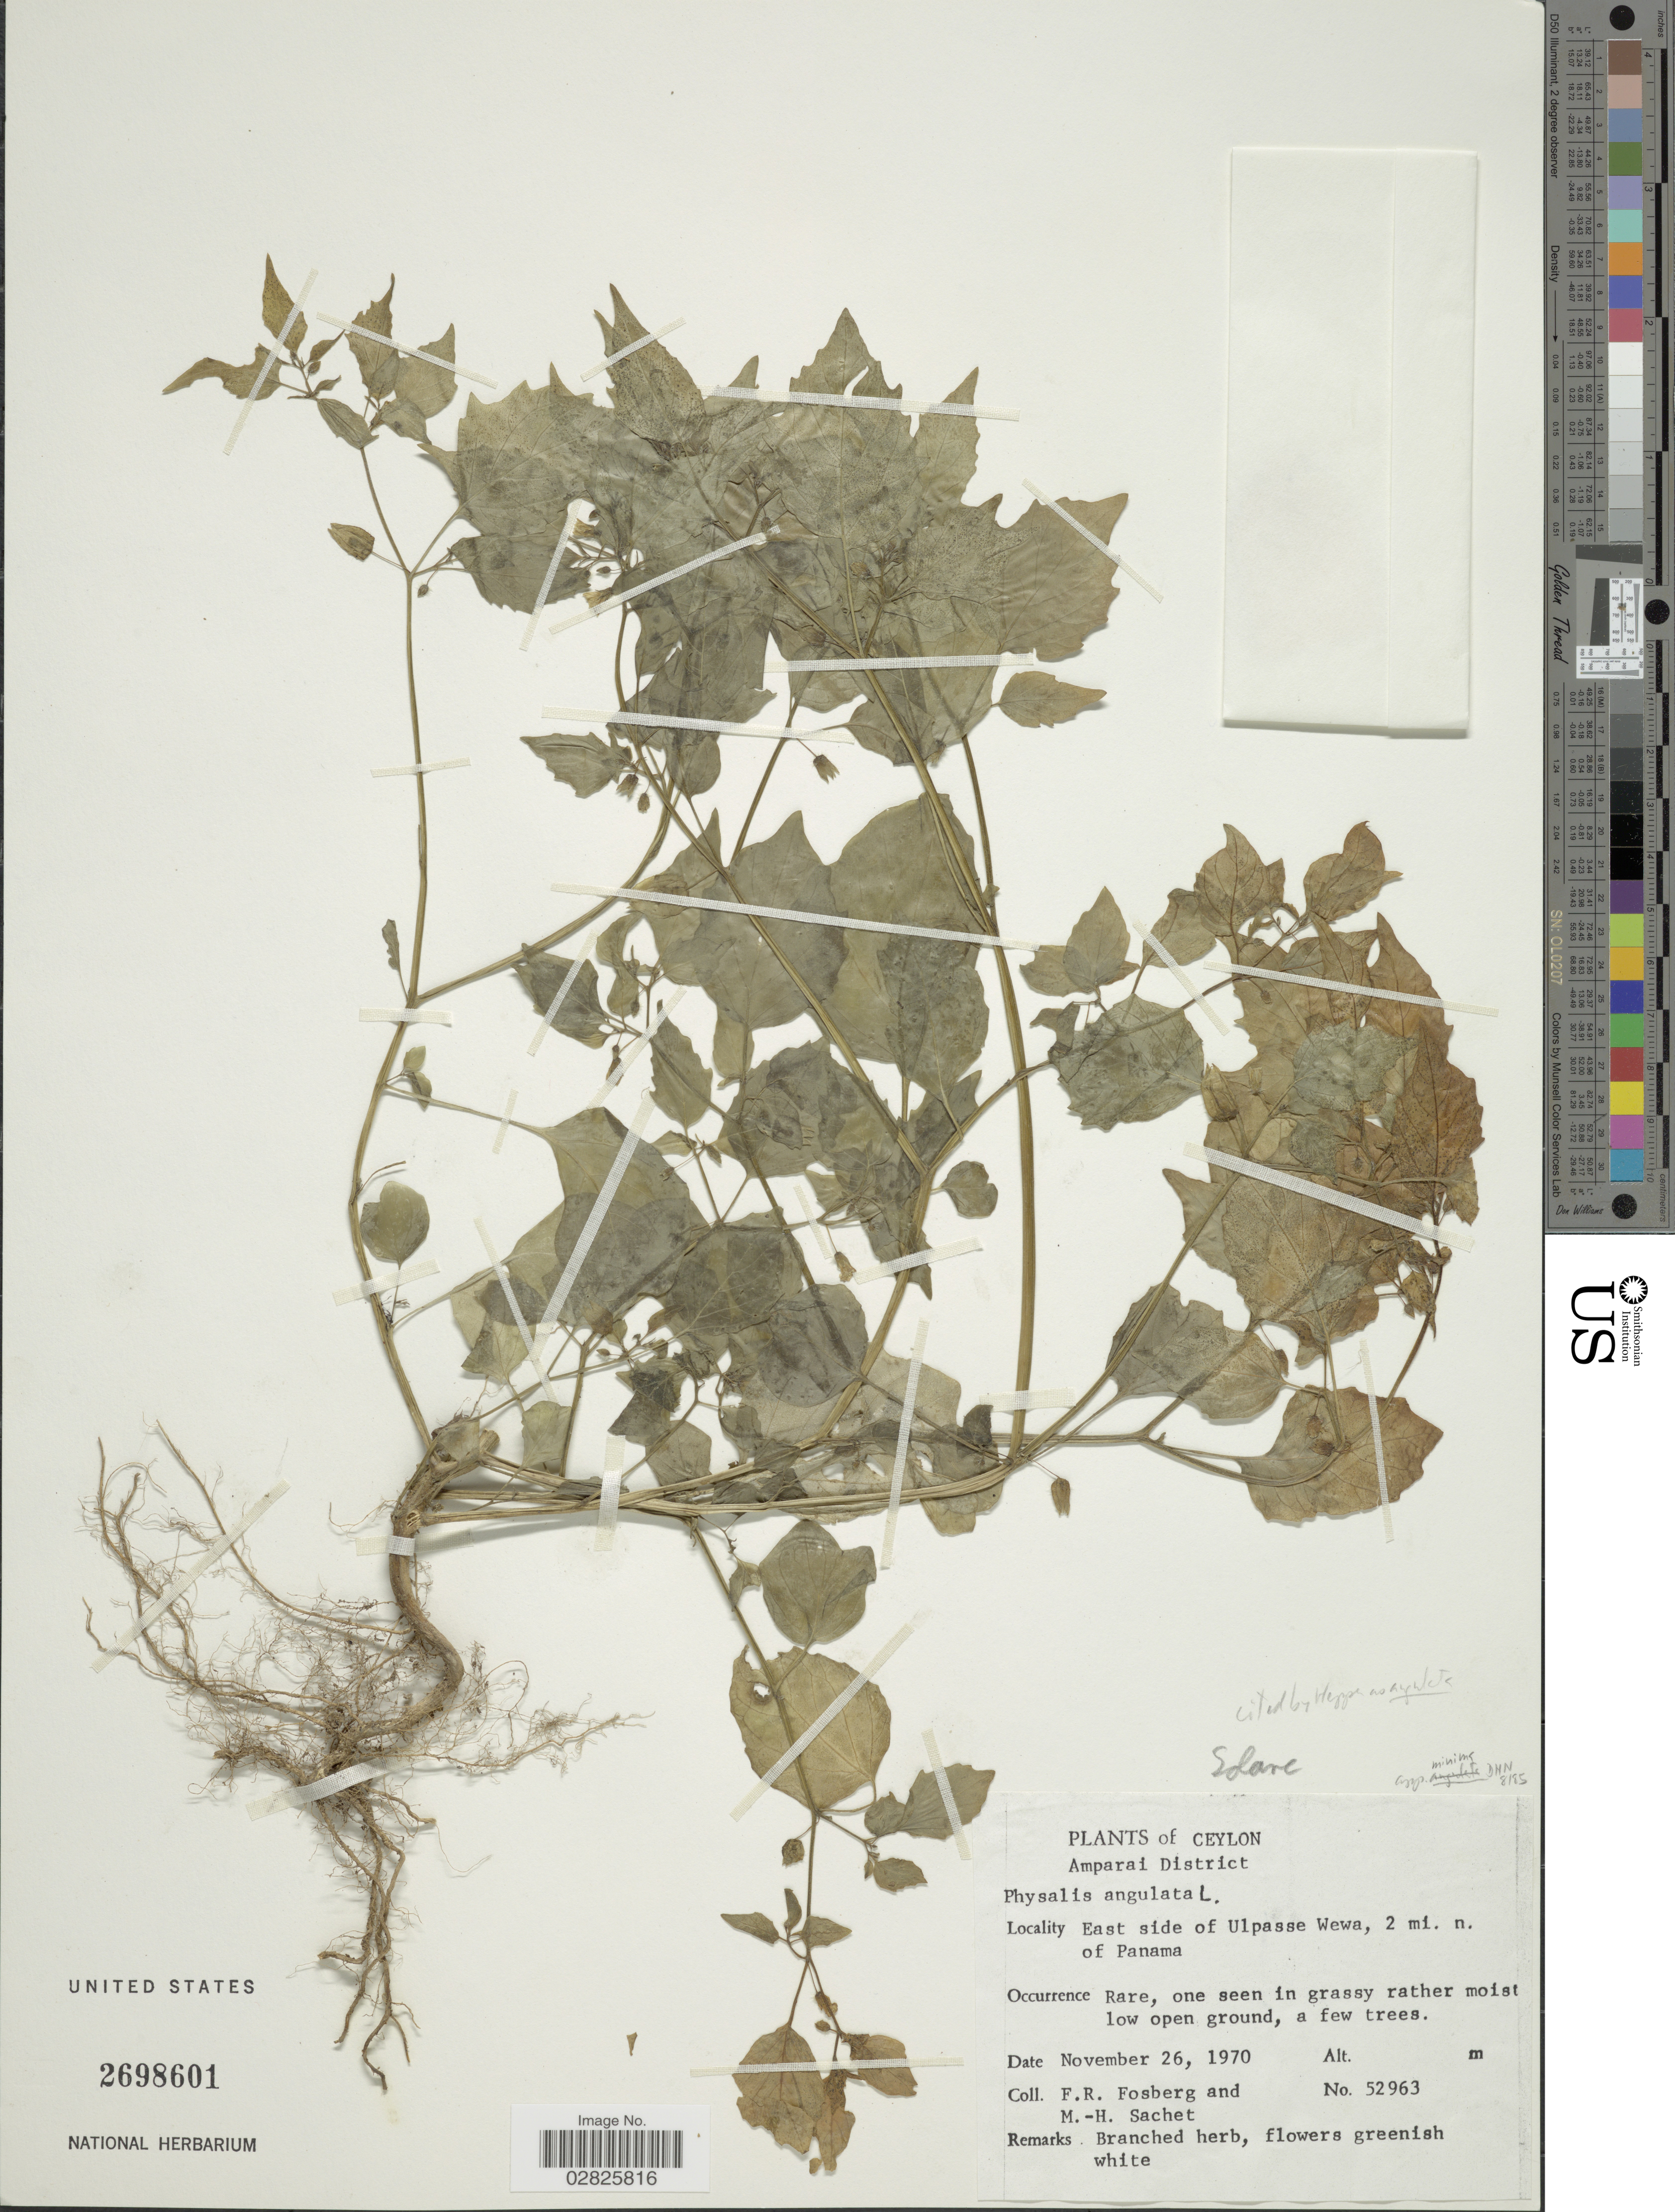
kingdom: Plantae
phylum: Tracheophyta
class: Magnoliopsida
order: Solanales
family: Solanaceae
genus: Physalis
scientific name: Physalis minima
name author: L.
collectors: F. R. Fosberg & M.-H. Sachet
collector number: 52963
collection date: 1970-11-26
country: Sri Lanka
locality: Ceylon. Amparai District. East side of Ulpasse Wewa, 2 mi. n. of Panama.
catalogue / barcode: US 2698601